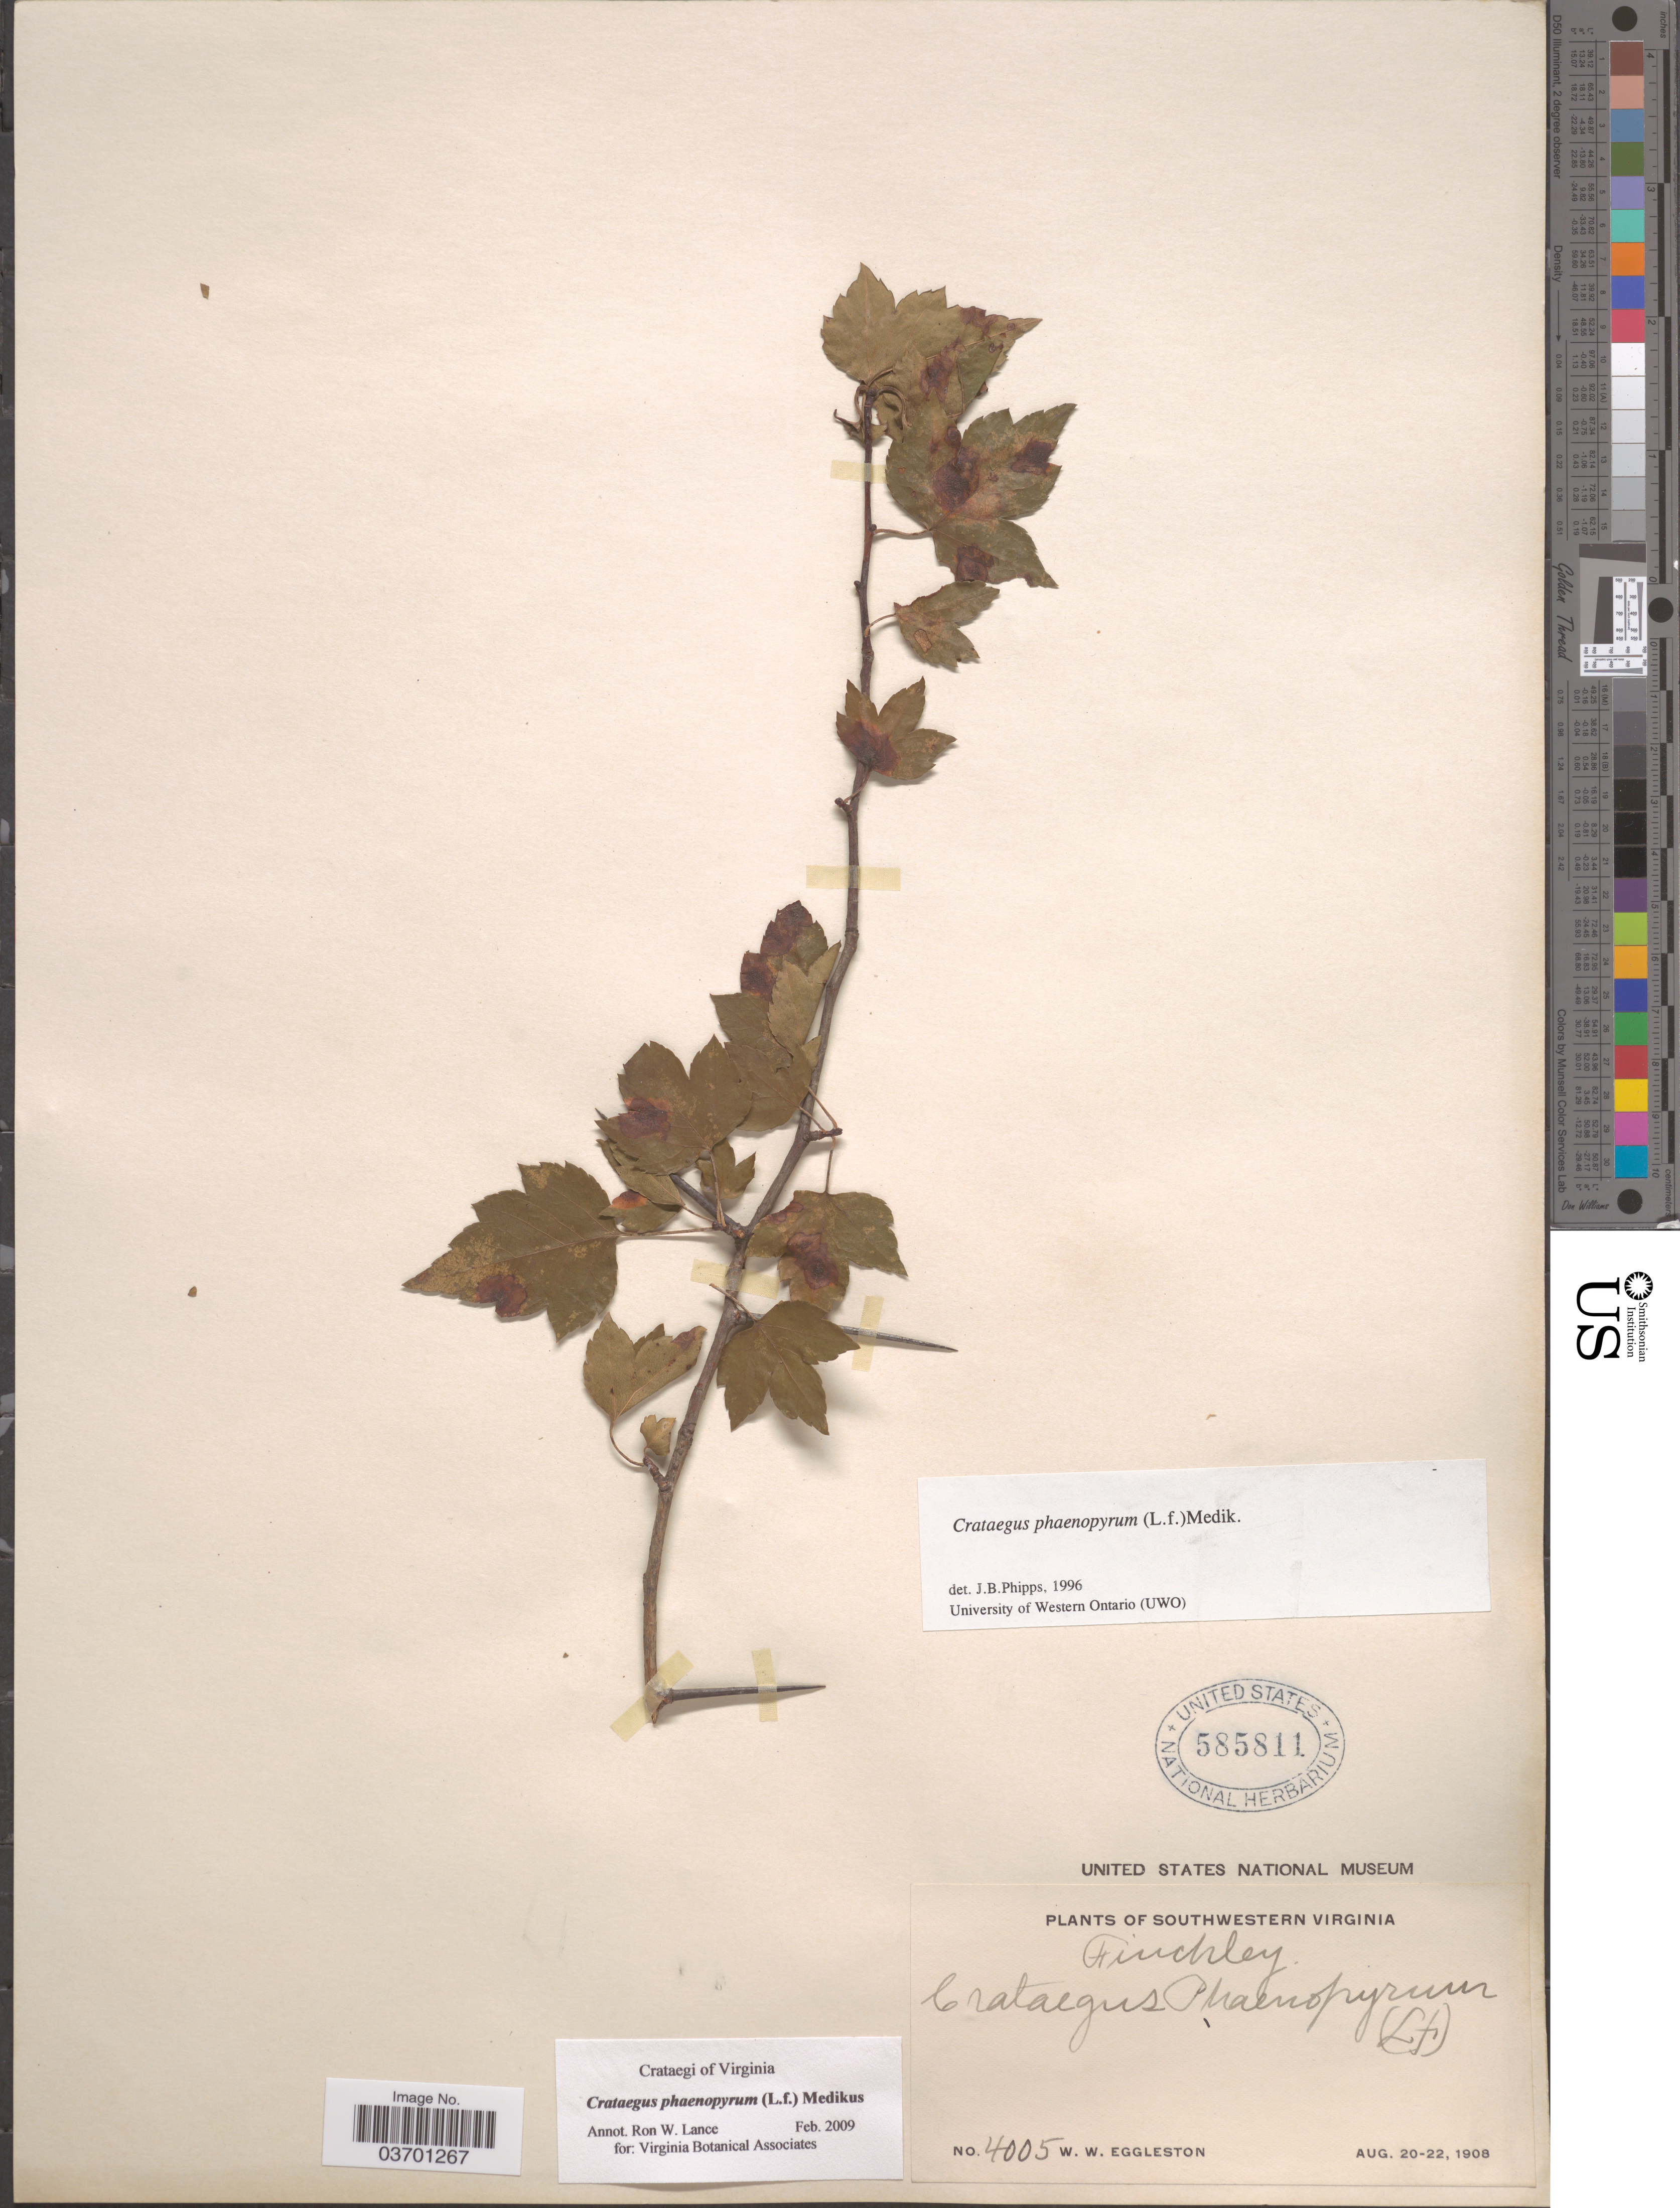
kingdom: Plantae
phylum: Tracheophyta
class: Magnoliopsida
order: Rosales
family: Rosaceae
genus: Crataegus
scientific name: Crataegus phaenopyrum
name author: (L. f.) Medik.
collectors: W. W. Eggleston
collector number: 4005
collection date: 1908-08-20/1908-08-22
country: United States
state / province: Virginia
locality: Southwestern Virginia.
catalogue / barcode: US 585811